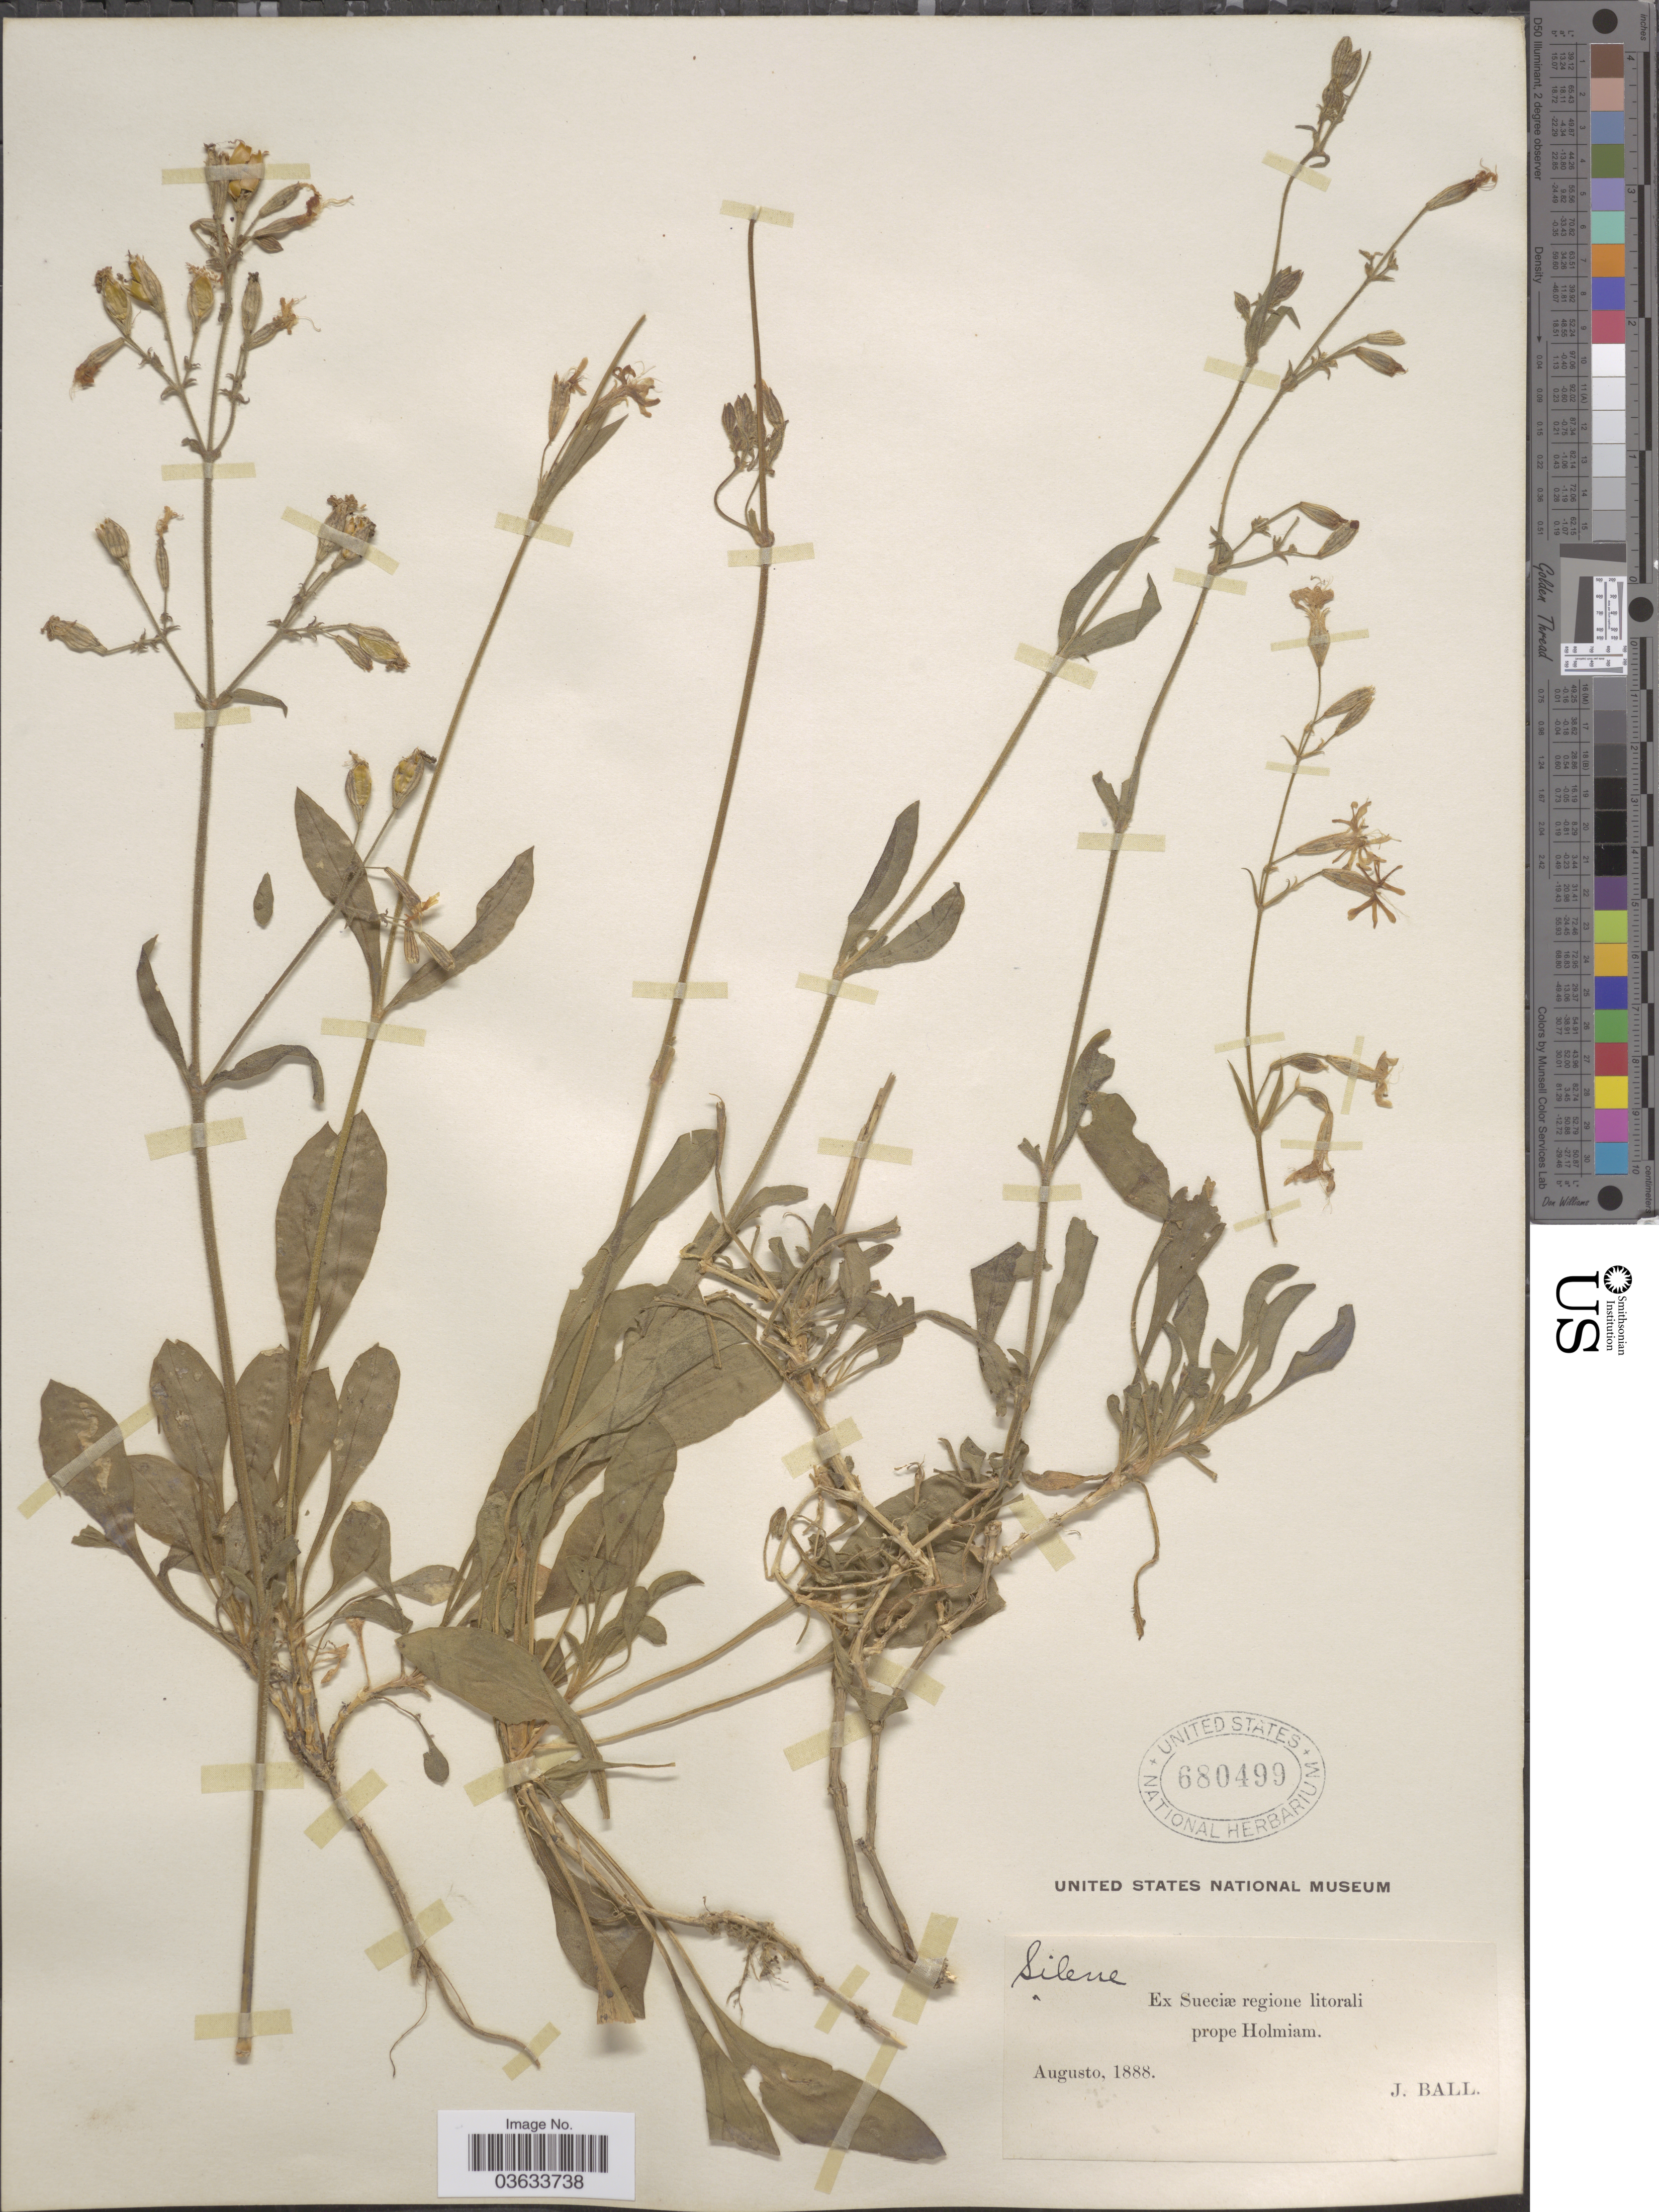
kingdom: Plantae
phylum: Tracheophyta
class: Magnoliopsida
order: Caryophyllales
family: Caryophyllaceae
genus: Silene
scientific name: Silene nutans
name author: L.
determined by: Du Pasquier, P.-E.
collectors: J. Ball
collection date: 1888-09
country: Sweden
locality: Ex Sueciæ regione litorali prope Holmiam.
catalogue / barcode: US 680499